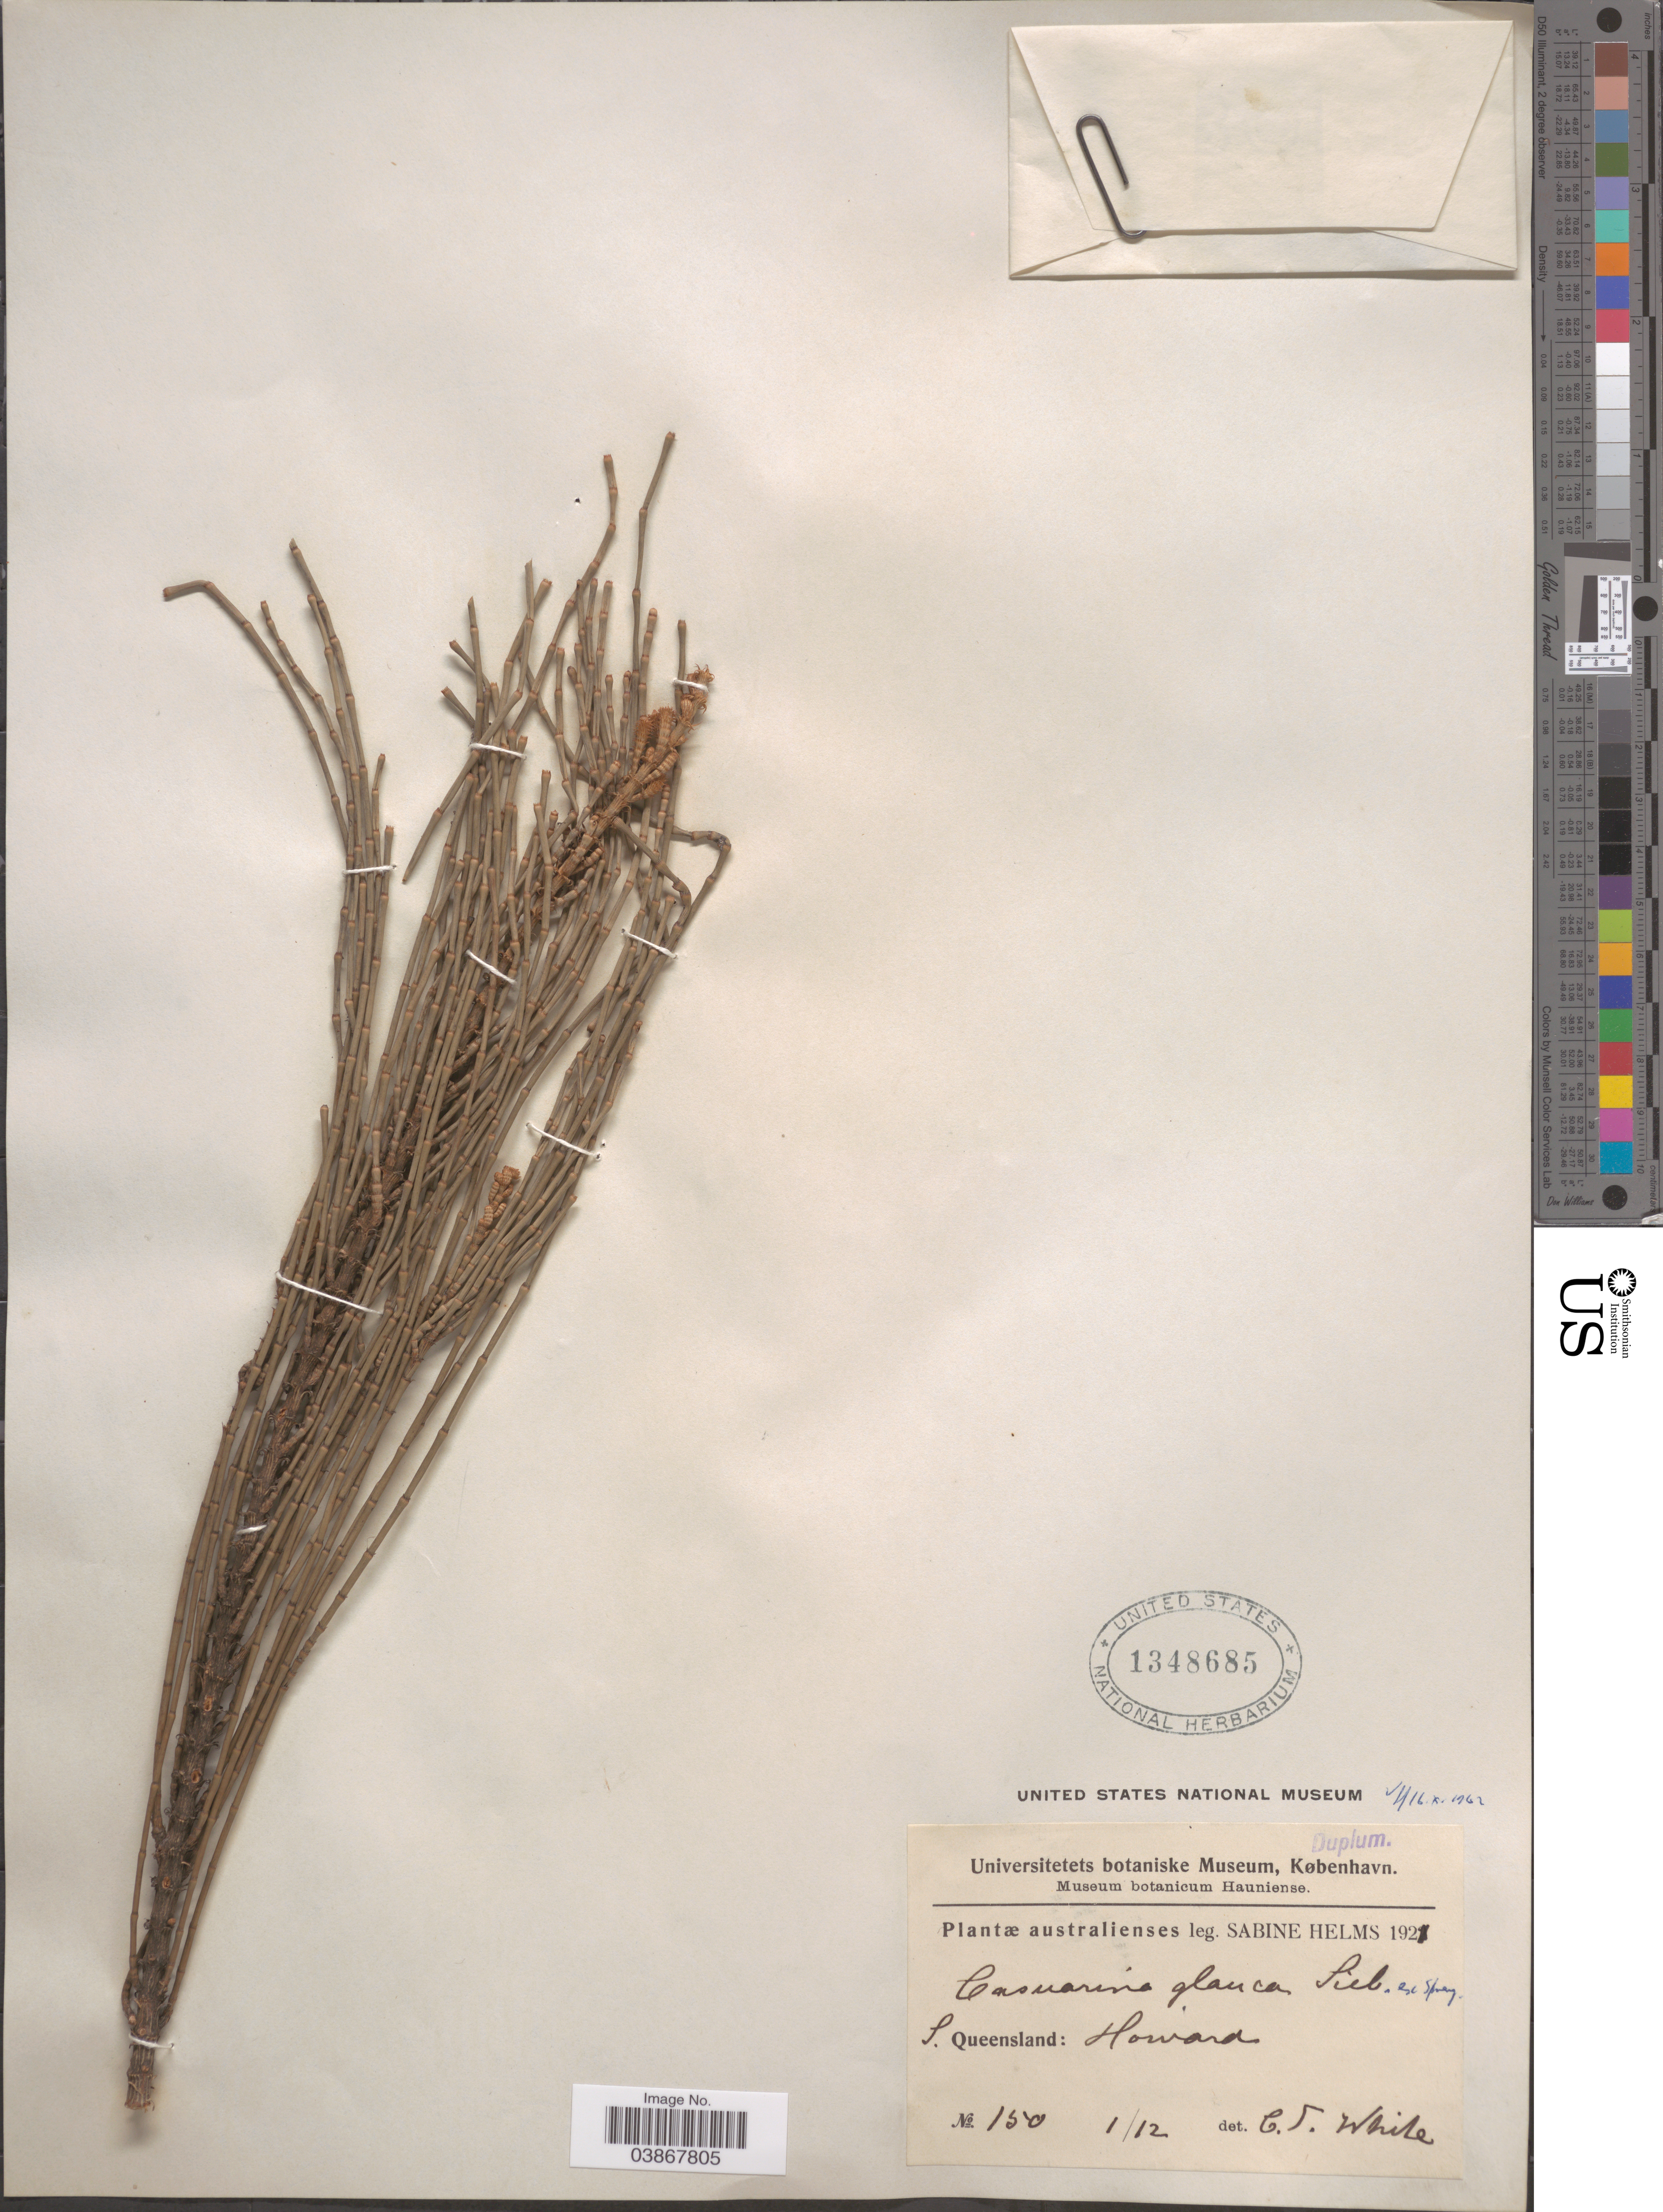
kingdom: Plantae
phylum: Tracheophyta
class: Magnoliopsida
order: Fagales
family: Casuarinaceae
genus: Casuarina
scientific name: Casuarina glauca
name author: Sieber ex Spreng.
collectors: S. Helms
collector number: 150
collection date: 1921-12-01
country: Australia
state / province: Queensland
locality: S. Queensland: Howard.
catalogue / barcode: US 1348685